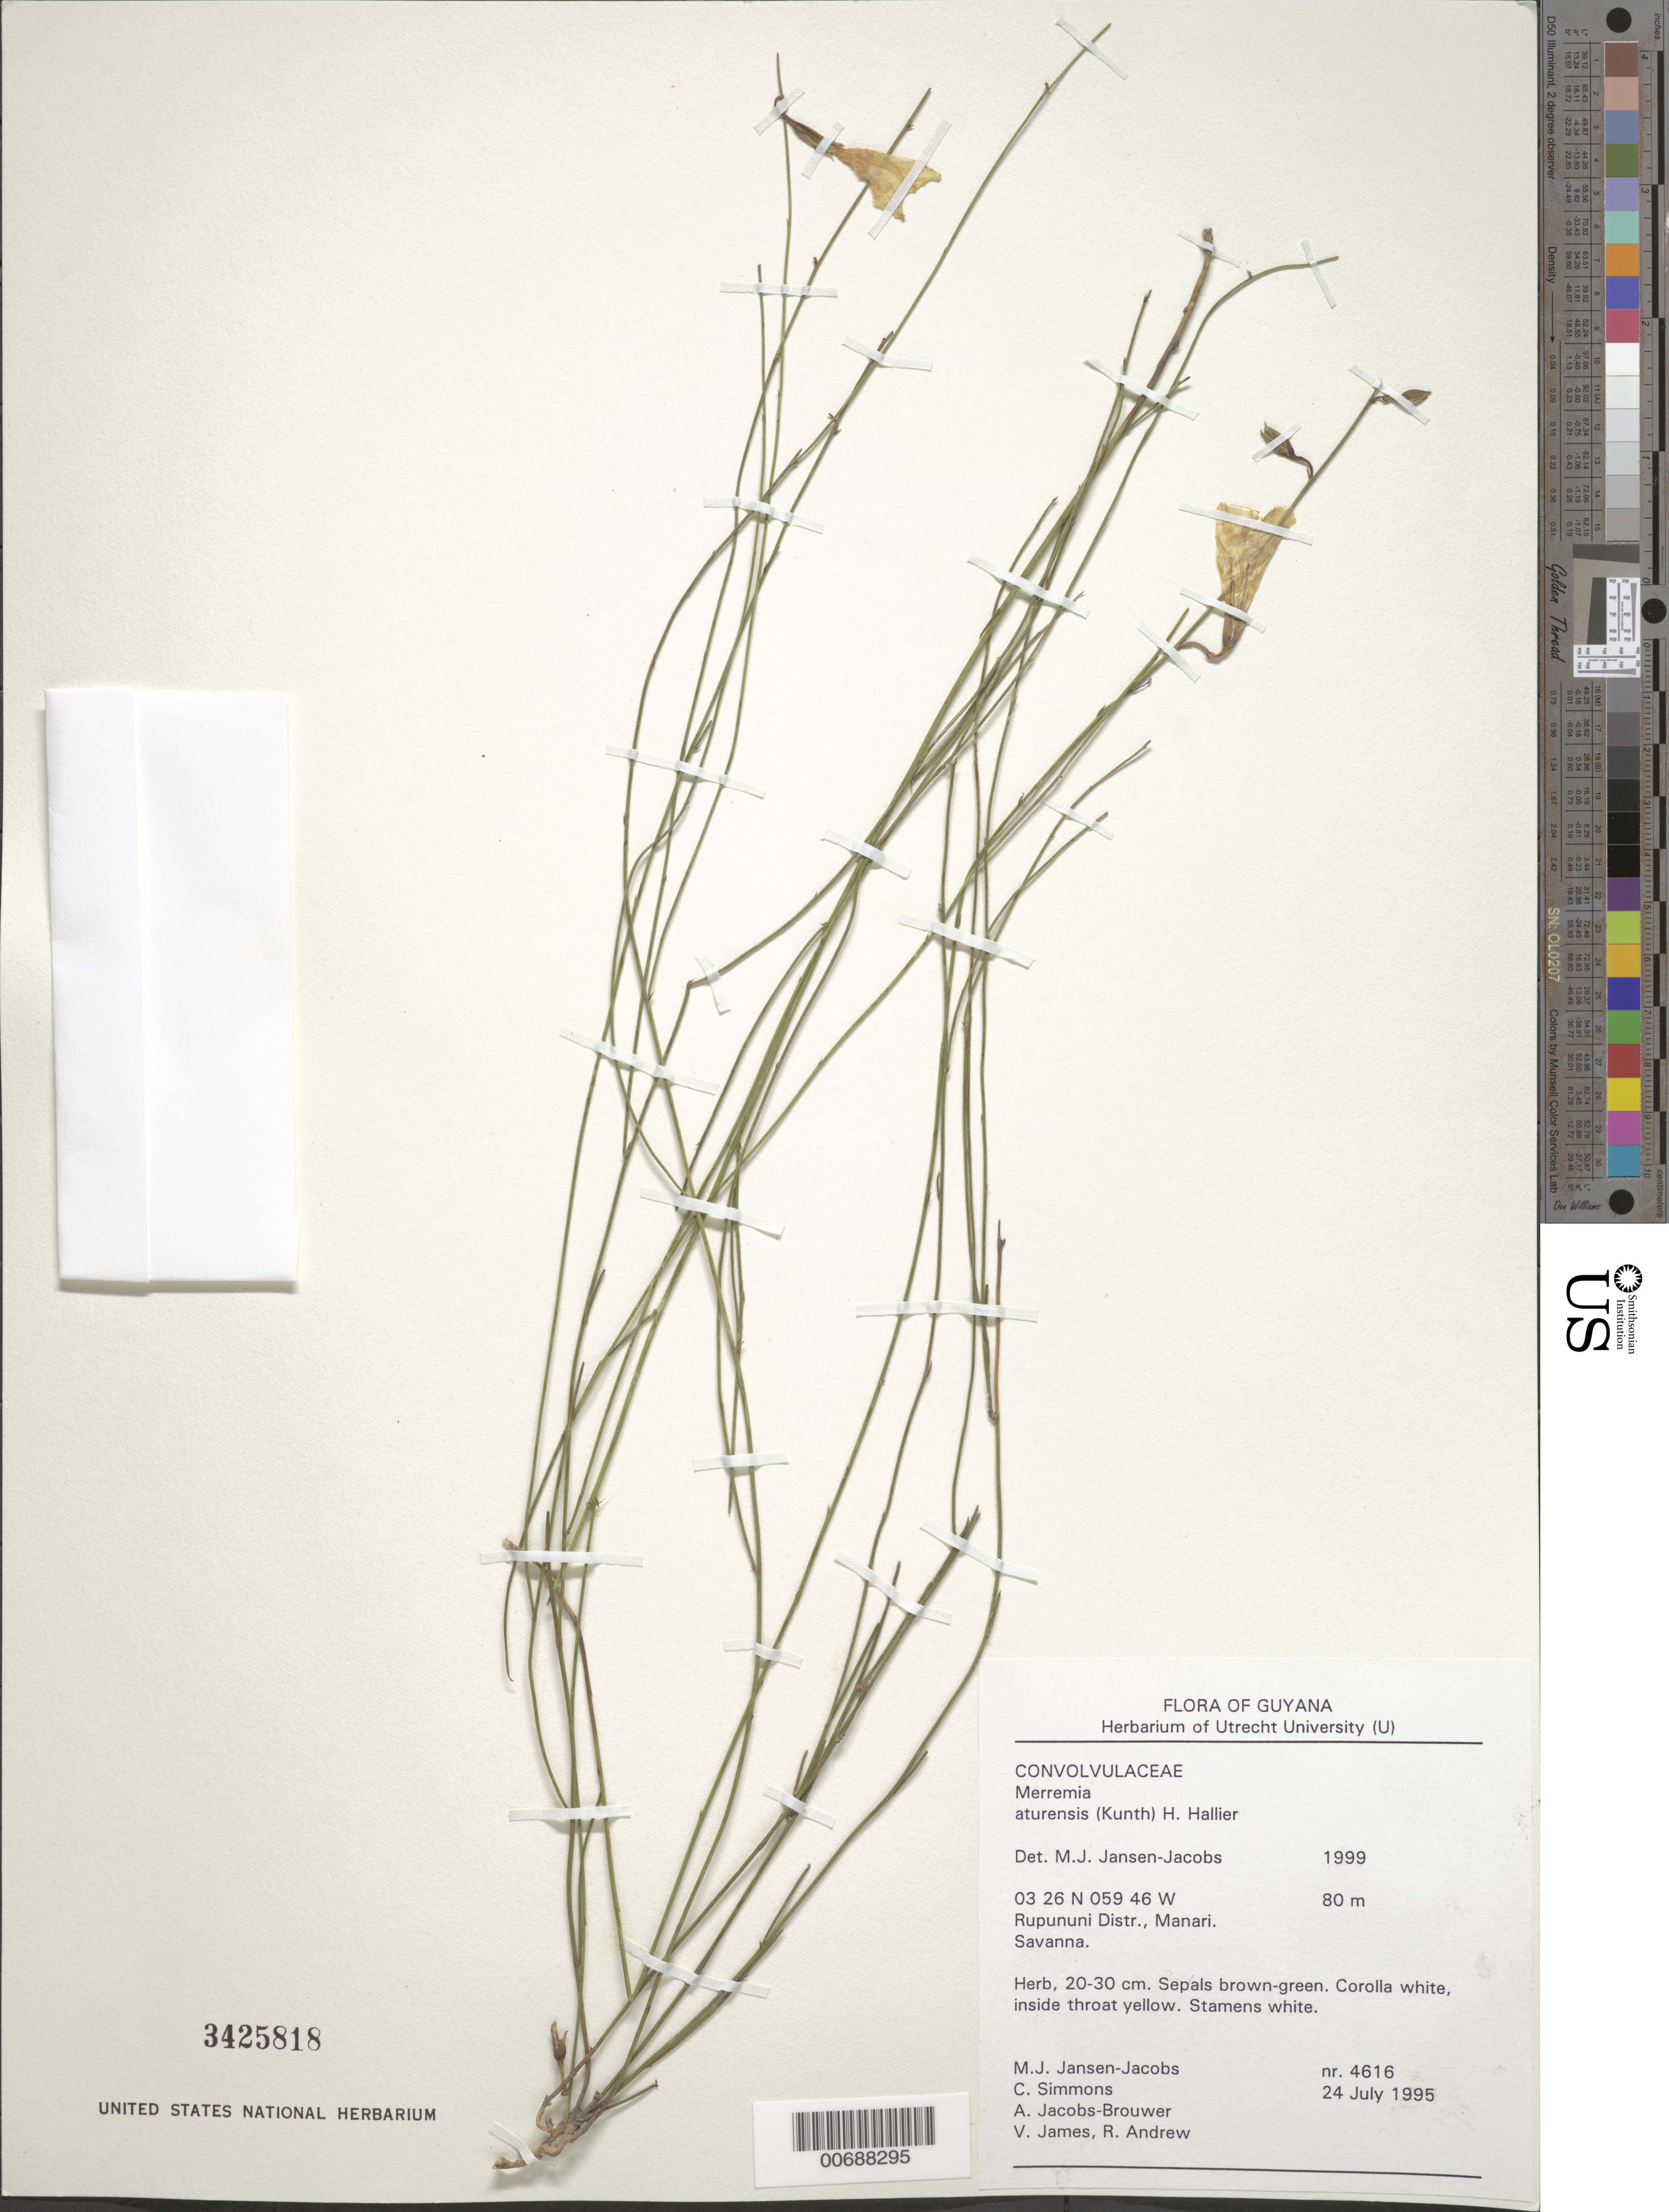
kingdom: Plantae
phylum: Tracheophyta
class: Magnoliopsida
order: Solanales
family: Convolvulaceae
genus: Merremia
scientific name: Merremia aturensis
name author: (Kunth) Hallier f.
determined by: Jansen-Jacobs, M. J., (U), Nationaal Herbarium Nederland, Utrecht University branch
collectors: M. J. Jansen-Jacobs, C. Simons, A. Jacobs-Brouwer, V. James & R. Andrew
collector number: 4616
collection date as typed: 24-Jul-95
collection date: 1995-07-24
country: Guyana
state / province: U. Takutu-U. Essequibo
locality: Manari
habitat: Savanna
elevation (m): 80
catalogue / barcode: US 3425818